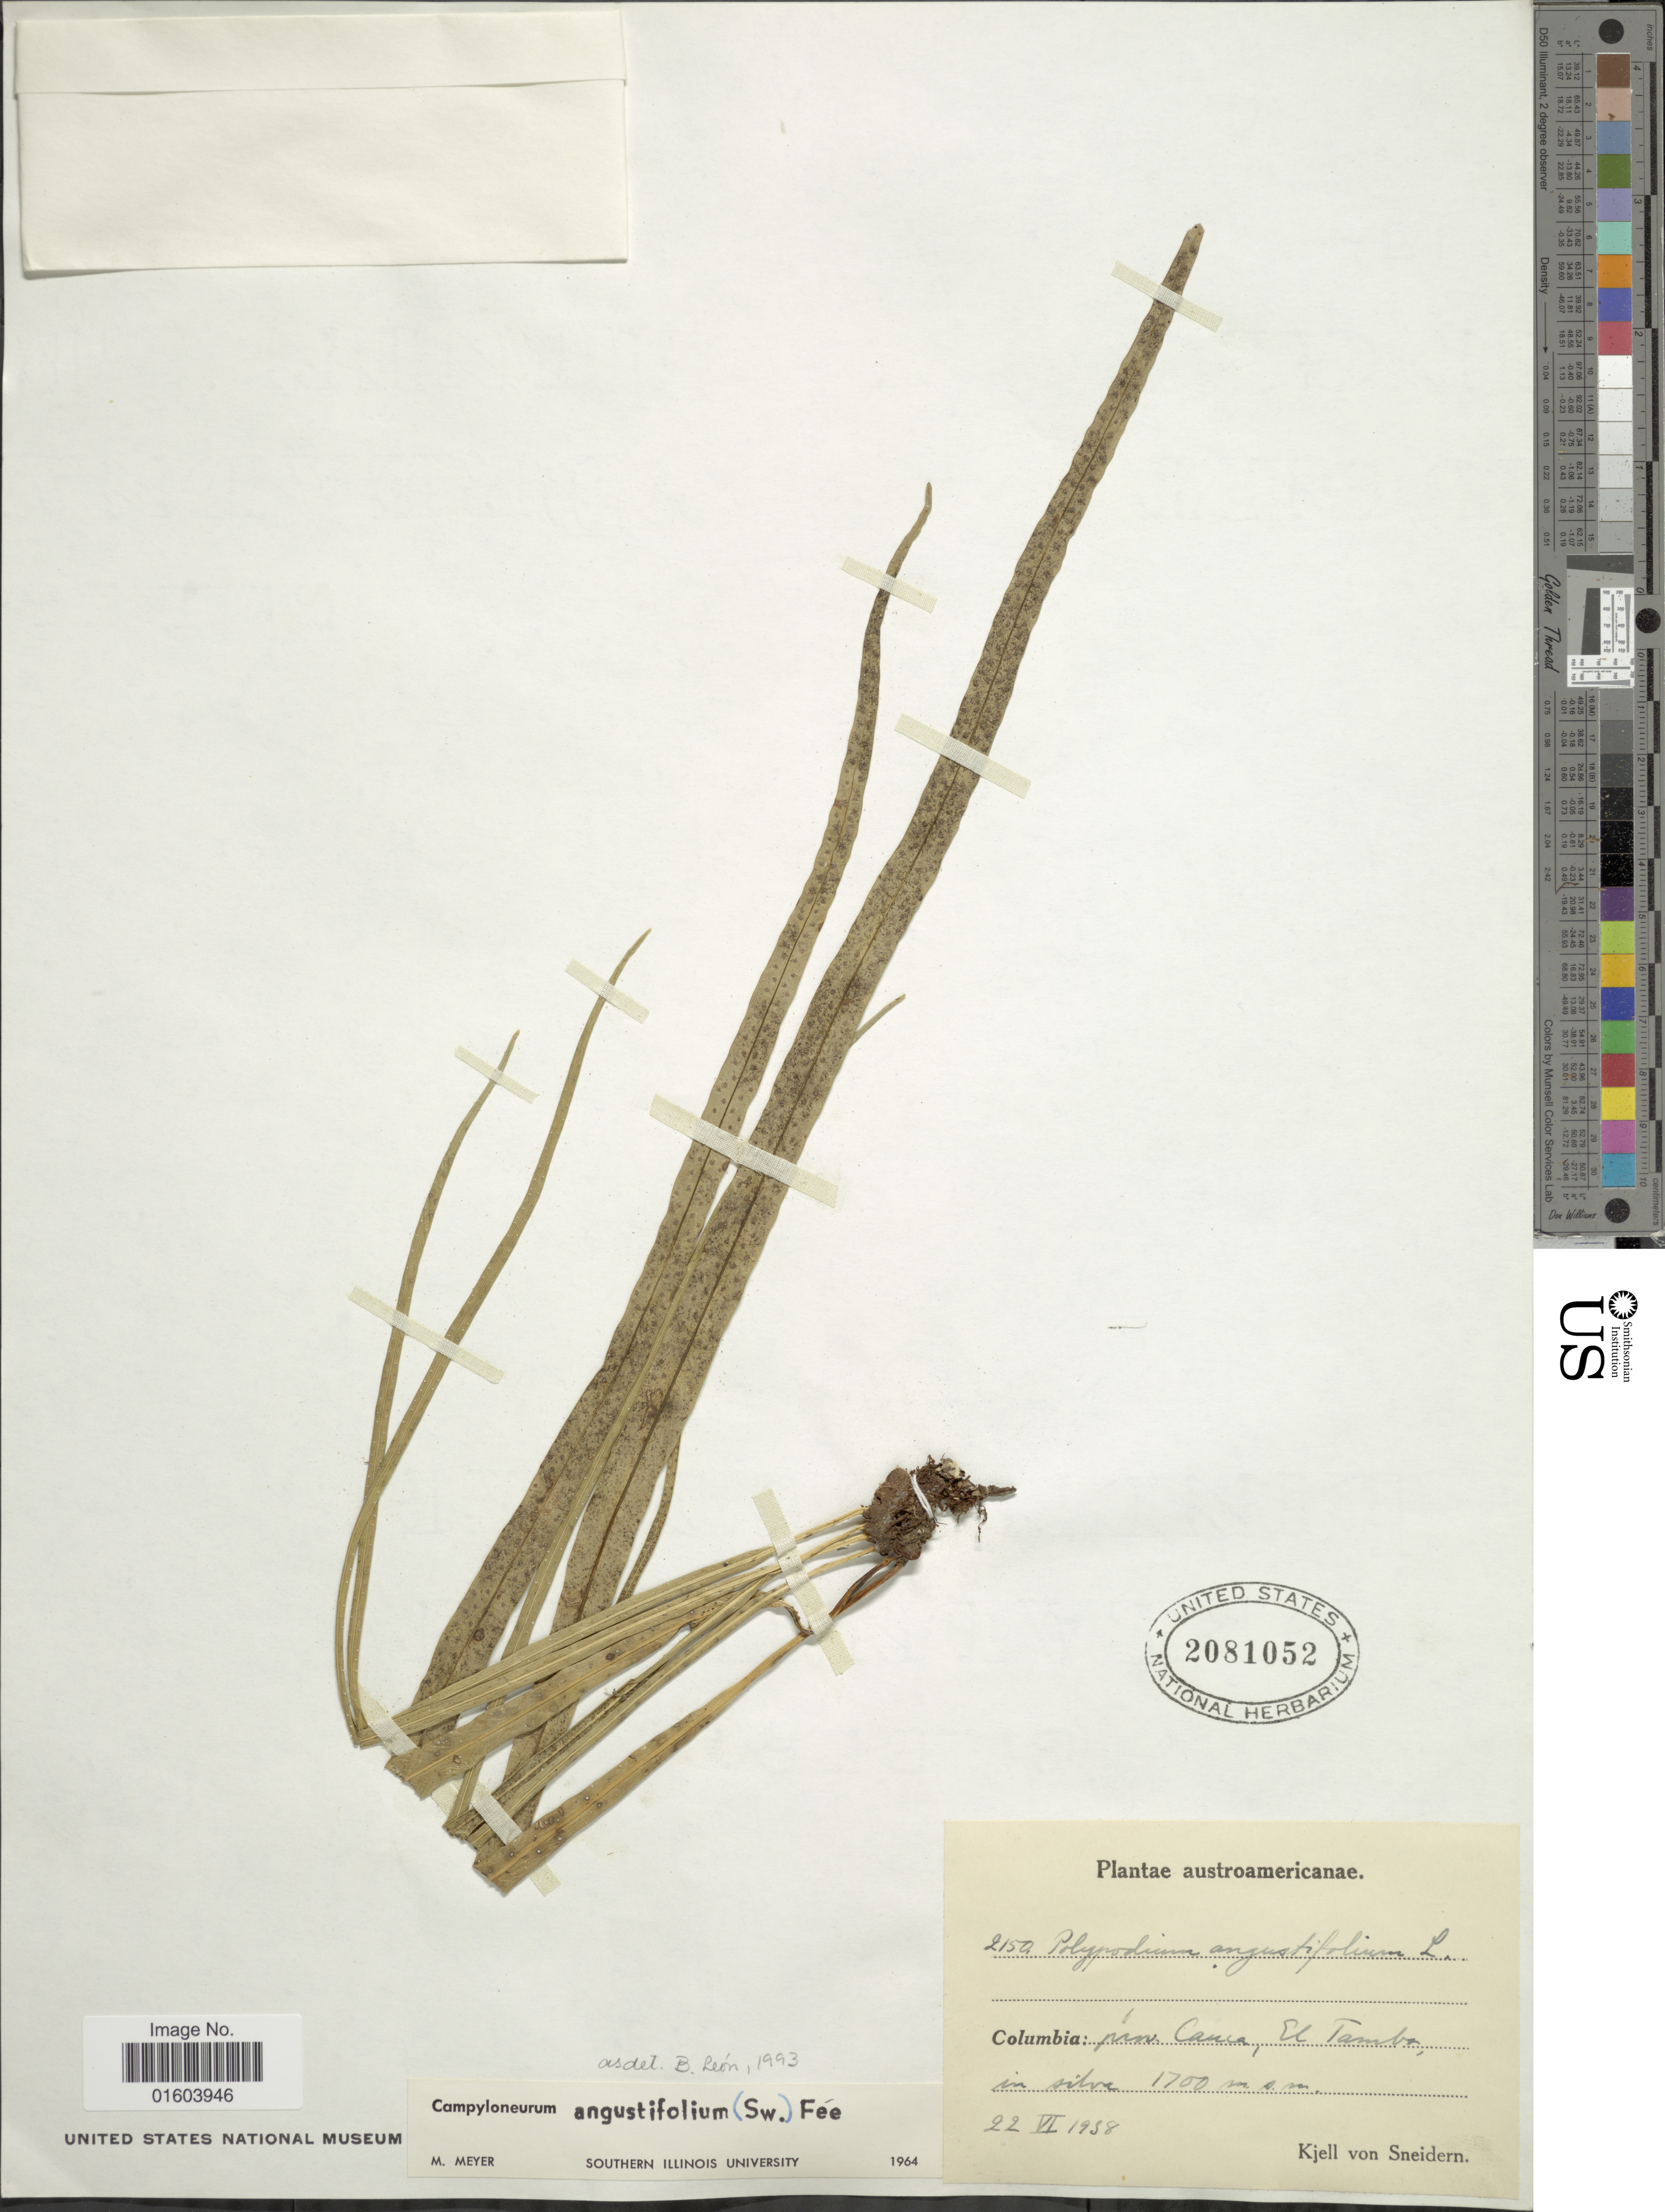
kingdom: Plantae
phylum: Tracheophyta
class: Polypodiopsida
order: Polypodiales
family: Polypodiaceae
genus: Campyloneurum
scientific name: Campyloneurum angustifolium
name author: (Sw.) Fée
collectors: K. von Sneidern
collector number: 215a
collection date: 1938-06-22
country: Colombia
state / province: Cauca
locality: El Tambo, in silva.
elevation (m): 1700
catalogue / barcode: US 2081052